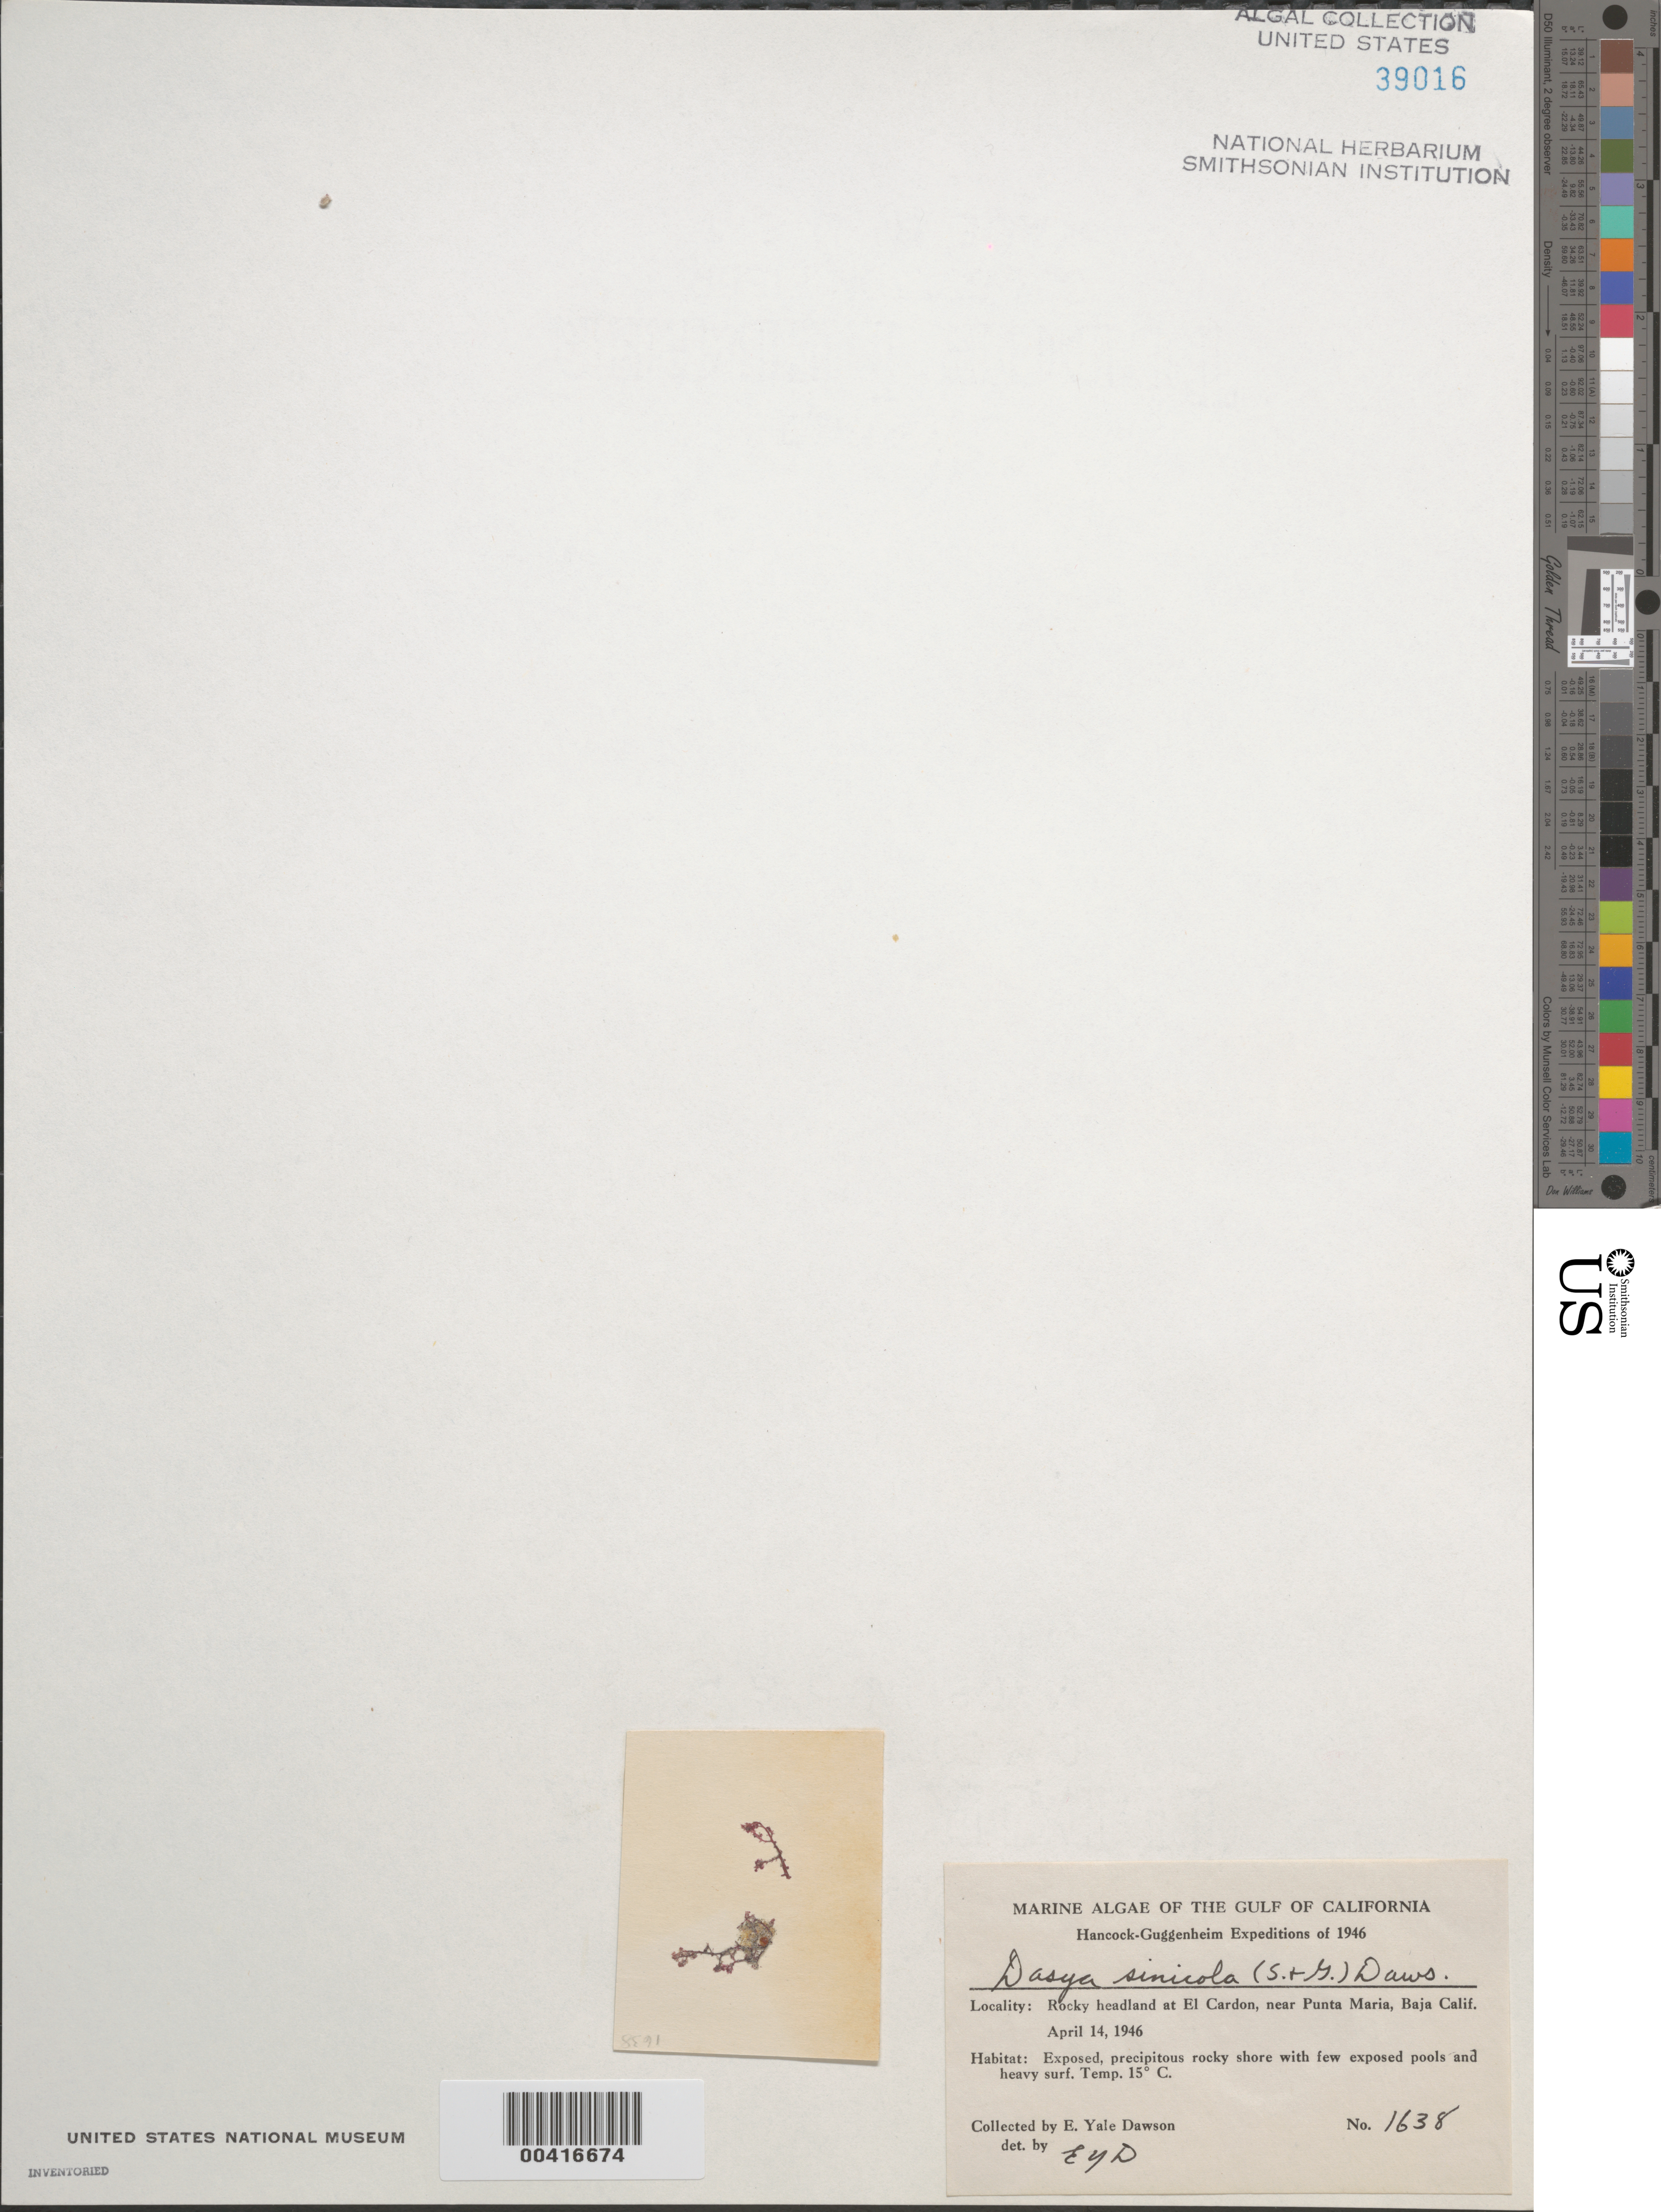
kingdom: Plantae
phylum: Rhodophyta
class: Florideophyceae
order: Ceramiales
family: Dasyaceae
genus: Dasya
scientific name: Dasya sinicola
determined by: Dawson, E. Y.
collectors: E. Y. Dawson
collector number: EYD 1638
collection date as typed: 14 Apr 1946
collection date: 1946-04-14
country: Mexico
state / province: Baja California Sur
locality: El Cardon headland, near Punta Maria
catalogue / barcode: US 39016